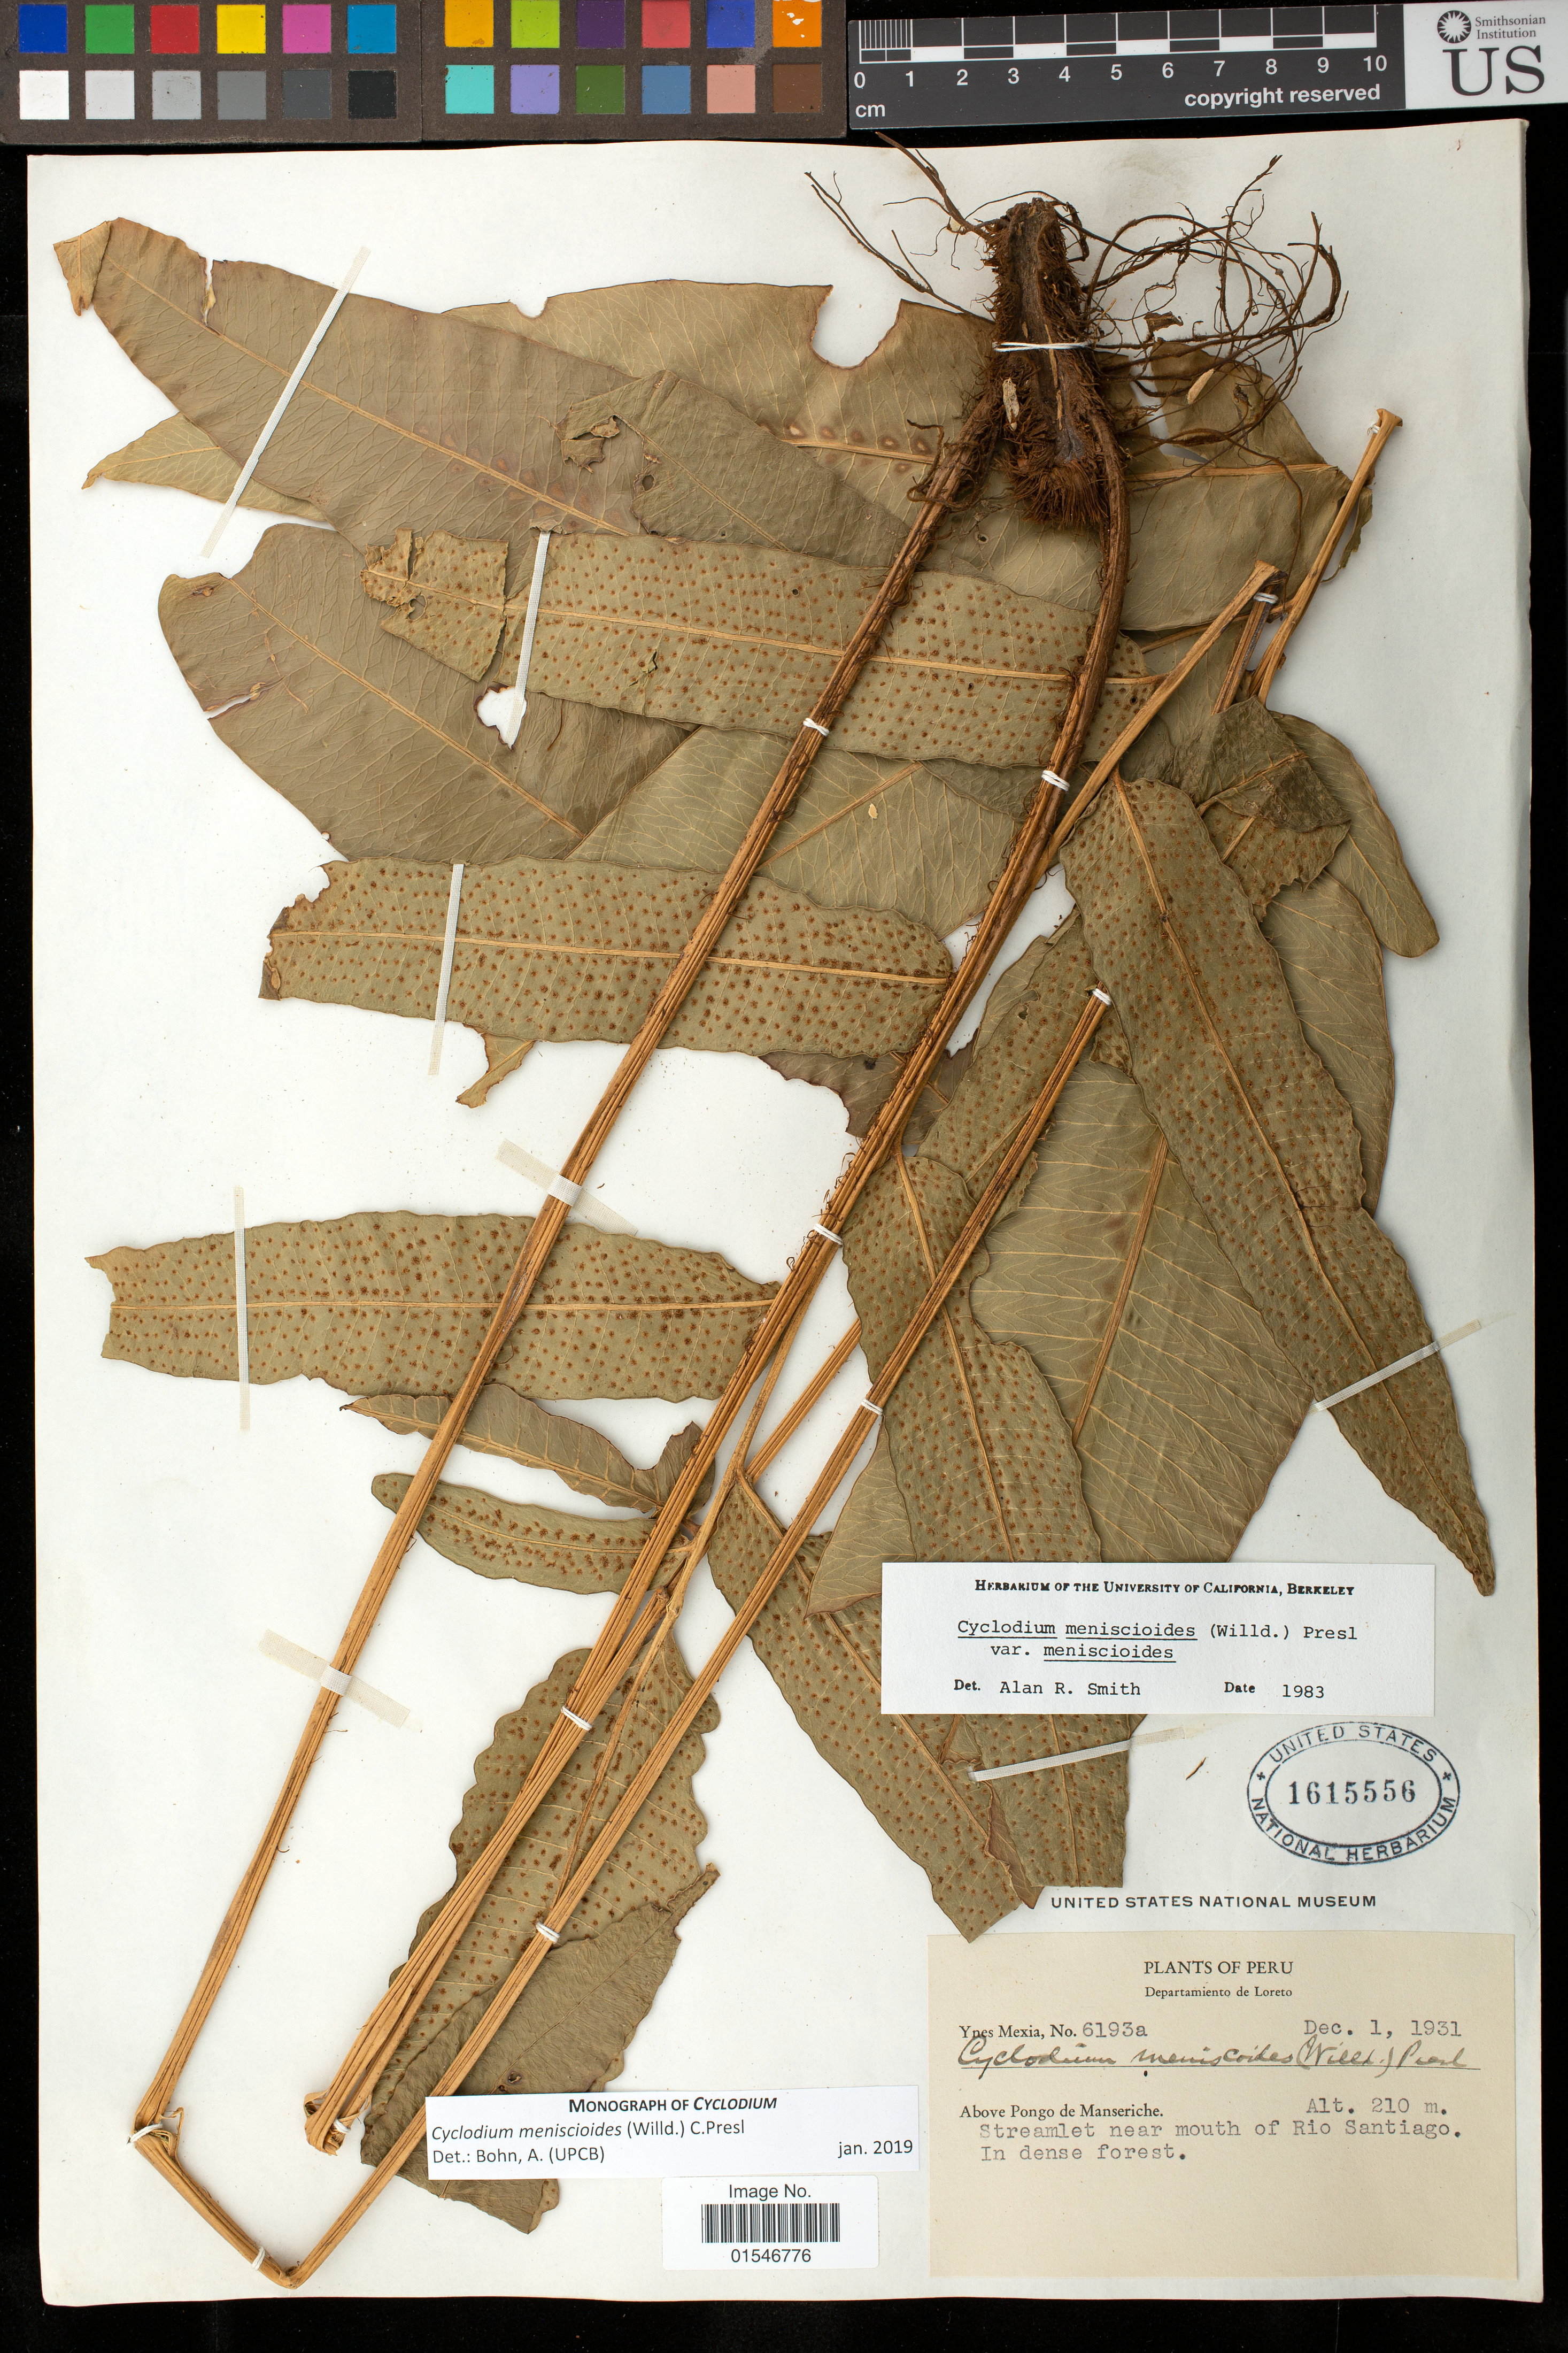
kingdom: Plantae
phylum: Tracheophyta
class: Polypodiopsida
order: Polypodiales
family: Dryopteridaceae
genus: Cyclodium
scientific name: Cyclodium meniscioides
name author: (Willd.) C. Presl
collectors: Y. Mexia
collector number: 6193a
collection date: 1931-12-01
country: Peru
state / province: Loreto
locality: Departamiento de Loreto. Above Pongo de Manseriche. Streamlet near mouth of Rio Santiago.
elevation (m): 210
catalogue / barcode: US 1615556